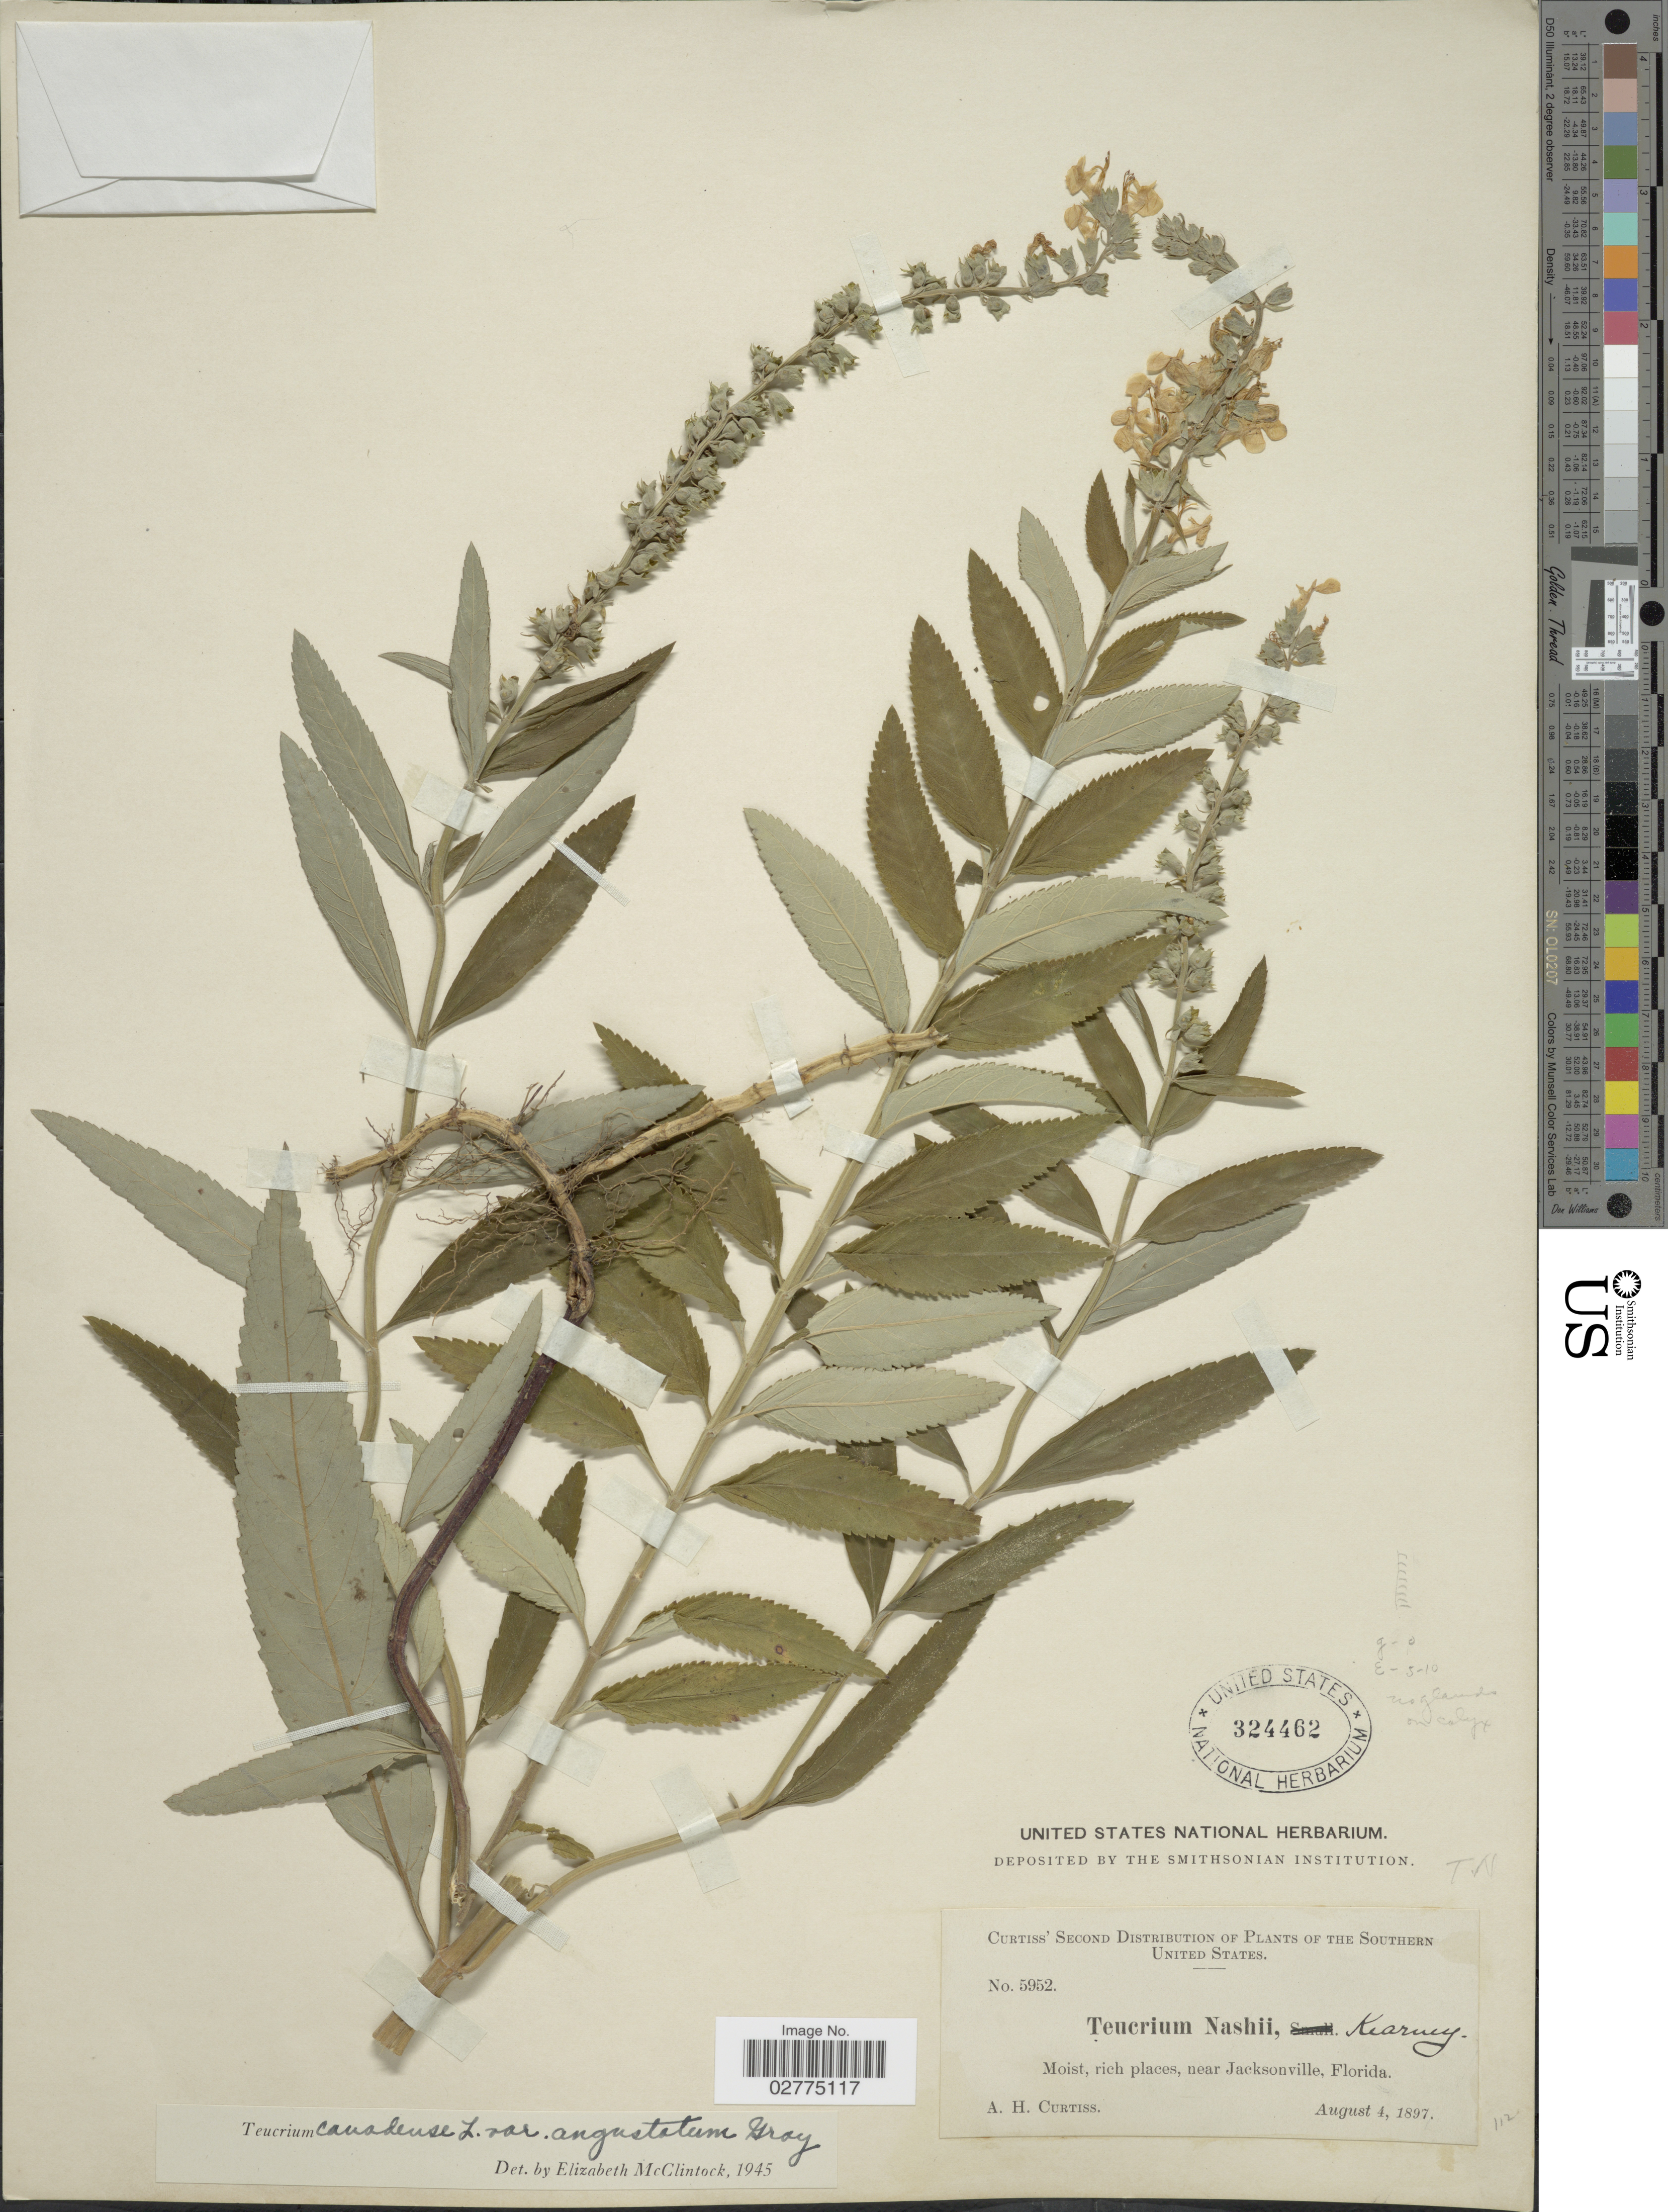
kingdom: Plantae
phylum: Tracheophyta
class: Magnoliopsida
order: Lamiales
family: Lamiaceae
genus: Teucrium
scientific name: Teucrium canadense var. angustatum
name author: A. Gray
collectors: A. H. Curtiss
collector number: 5952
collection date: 1897-08-04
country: United States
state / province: Florida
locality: Moist, rich places, near Jacksonville, Florida, Southern United States.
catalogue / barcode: US 324462